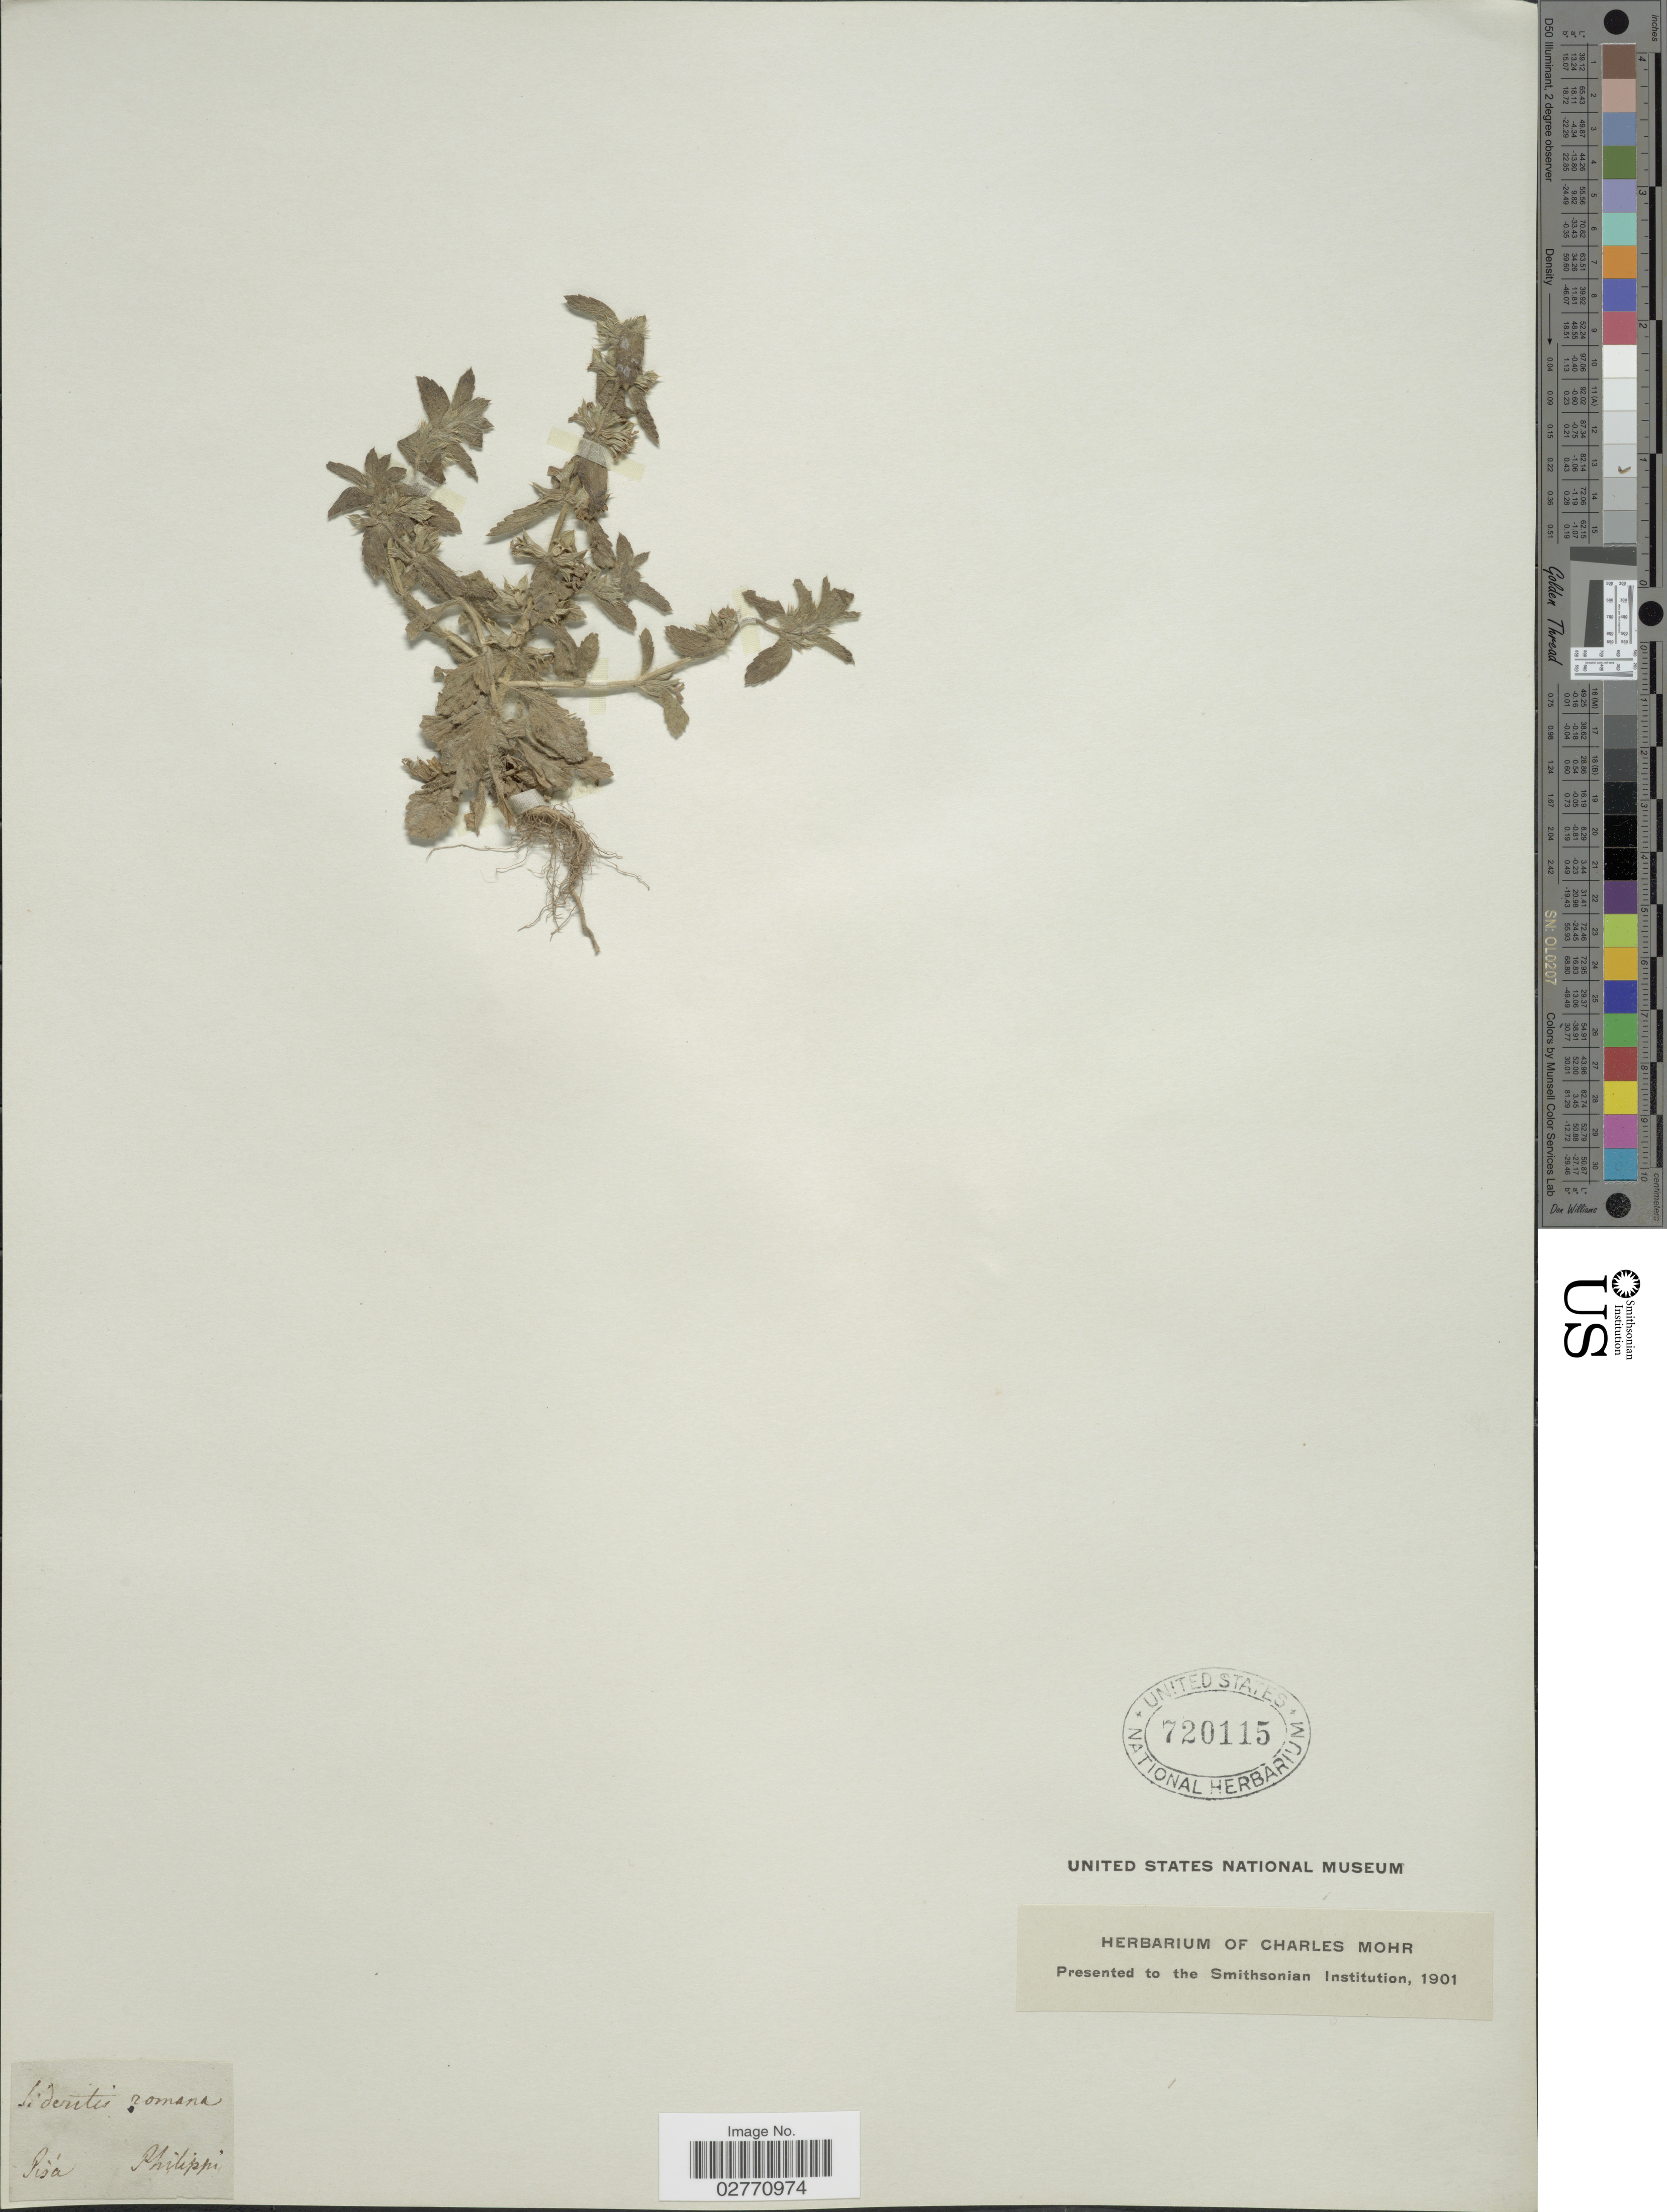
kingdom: Plantae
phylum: Tracheophyta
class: Magnoliopsida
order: Lamiales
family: Lamiaceae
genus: Sideritis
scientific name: Sideritis romana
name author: L.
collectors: -. Philippi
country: Italy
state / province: Tuscany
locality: Pisá.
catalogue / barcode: US 720115